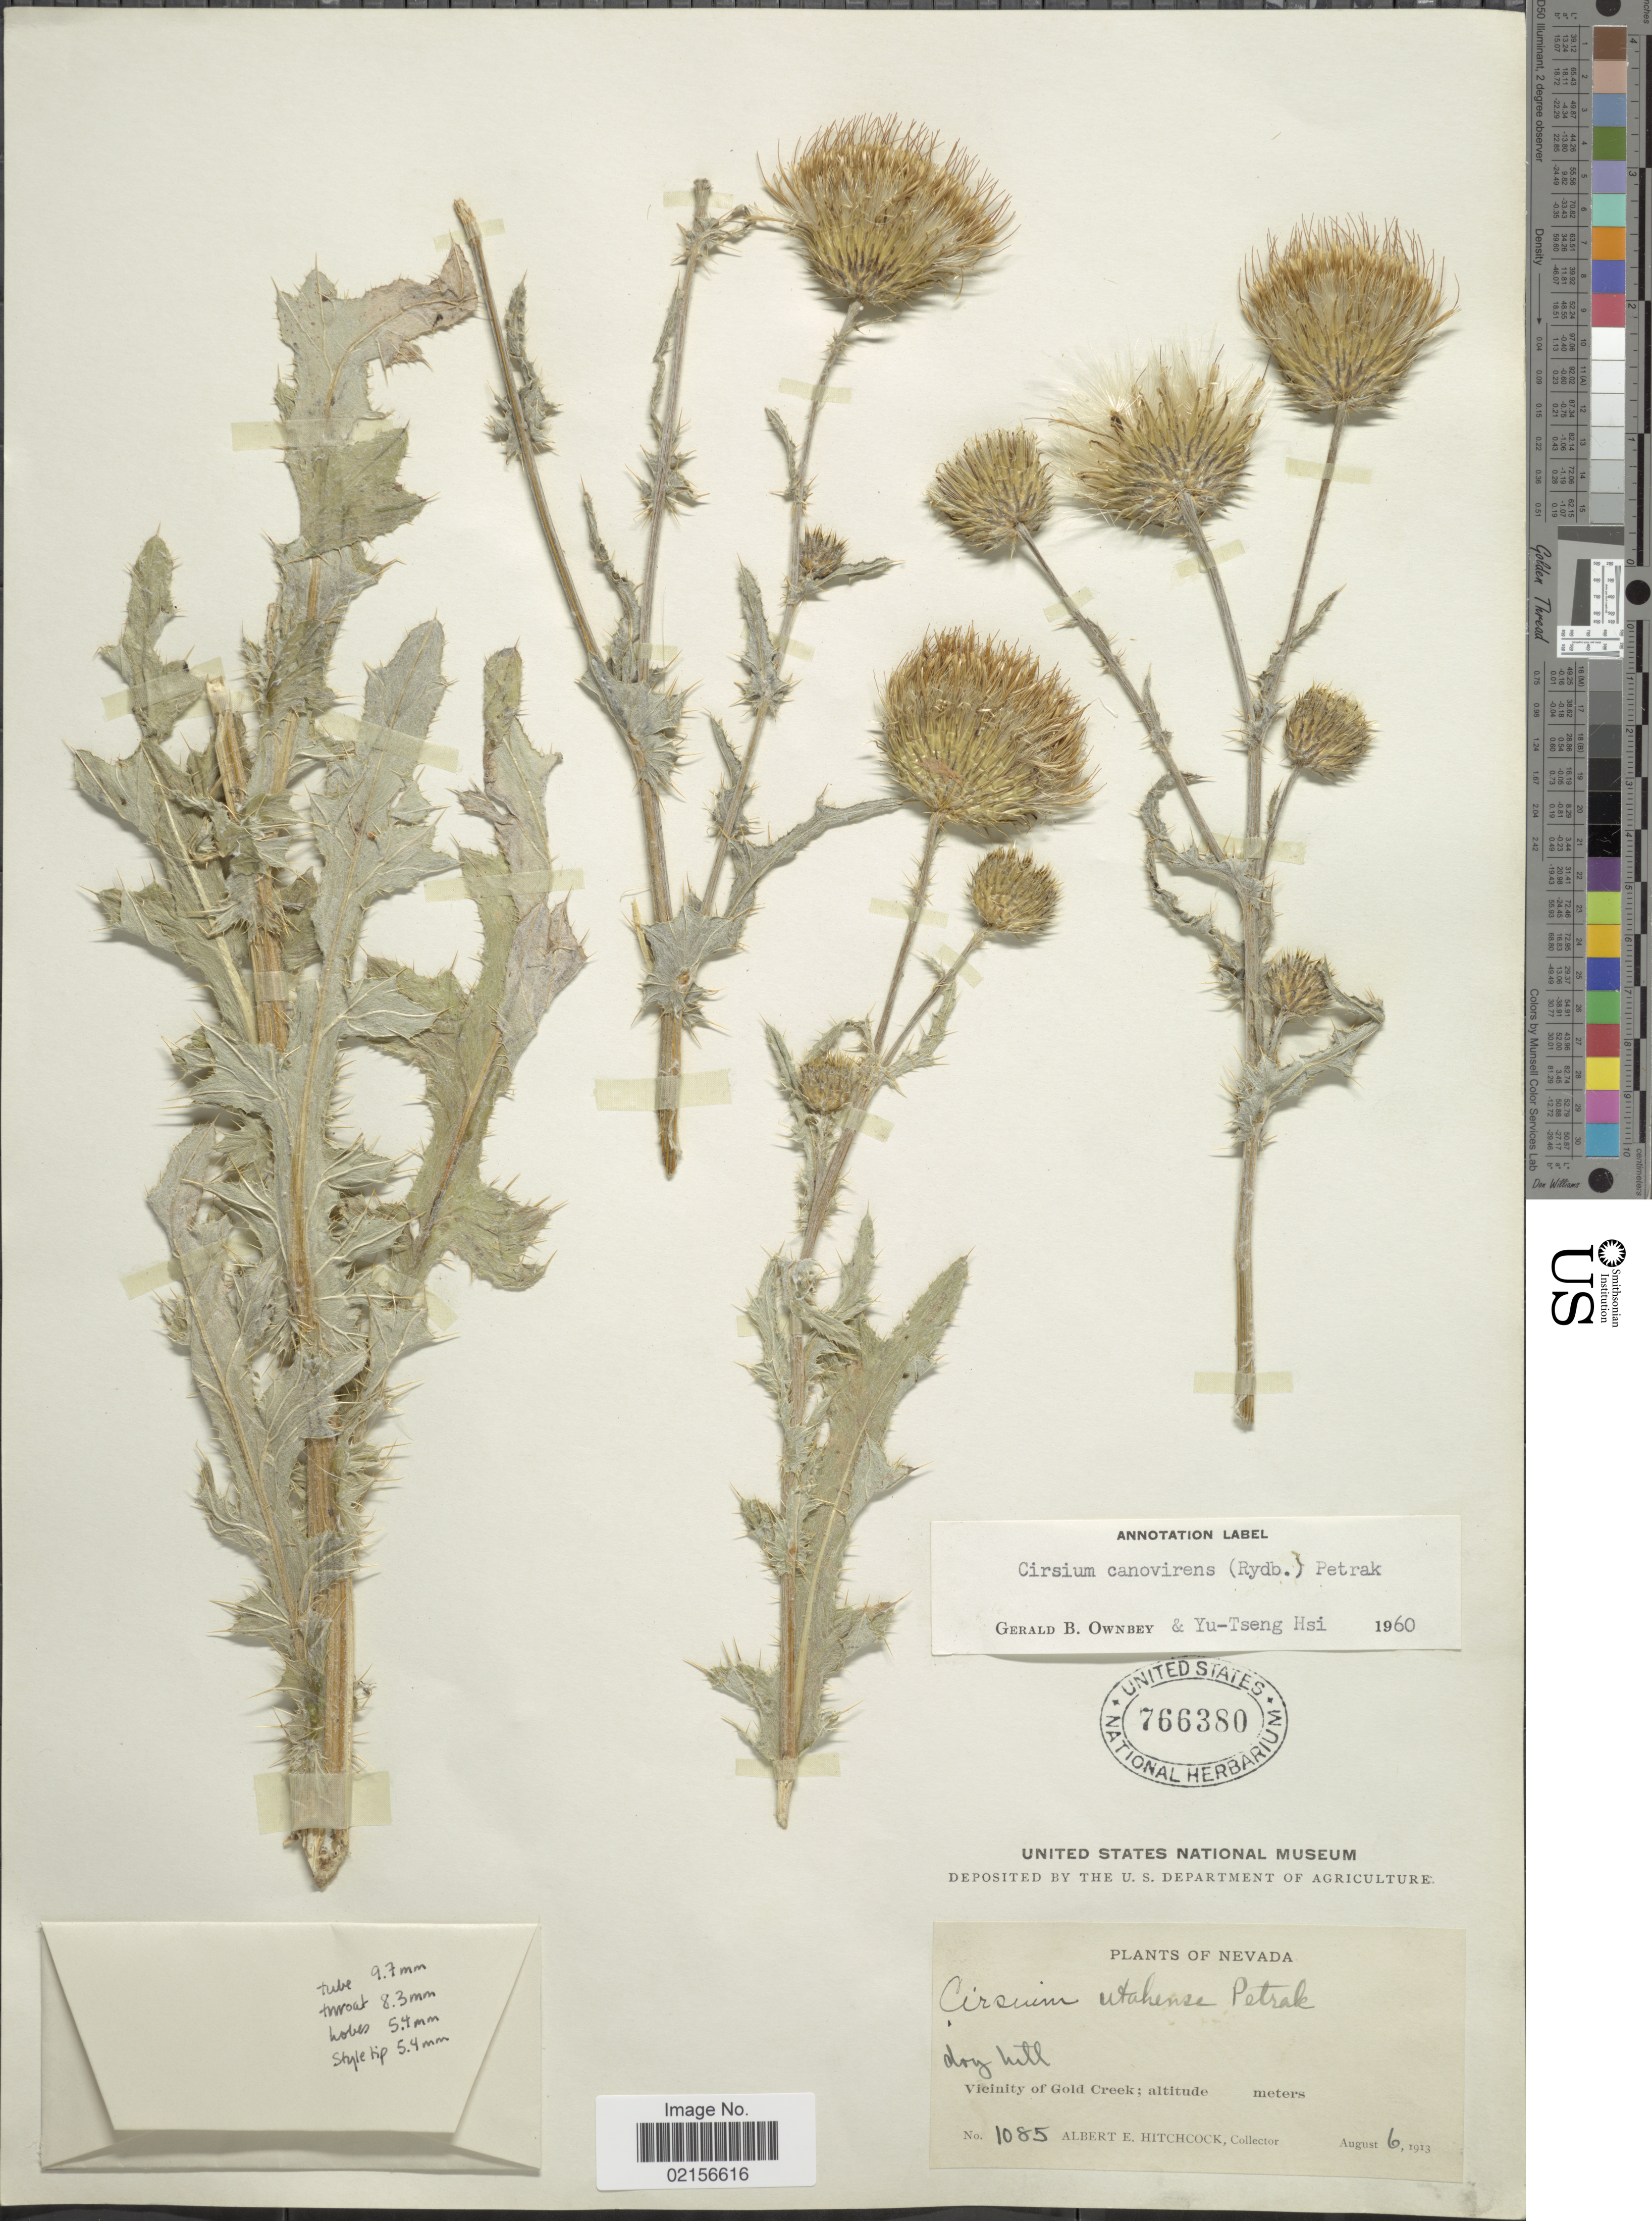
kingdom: Plantae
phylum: Tracheophyta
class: Magnoliopsida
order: Asterales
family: Asteraceae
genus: Cirsium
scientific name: Cirsium cymosum var. canovirens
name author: (Rydb.) D.J. Keil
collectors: A. Hitchcock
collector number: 1085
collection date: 1913-08-06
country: United States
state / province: Nevada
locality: Dry hill, Vicinity of Gold Creek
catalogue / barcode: US 766380